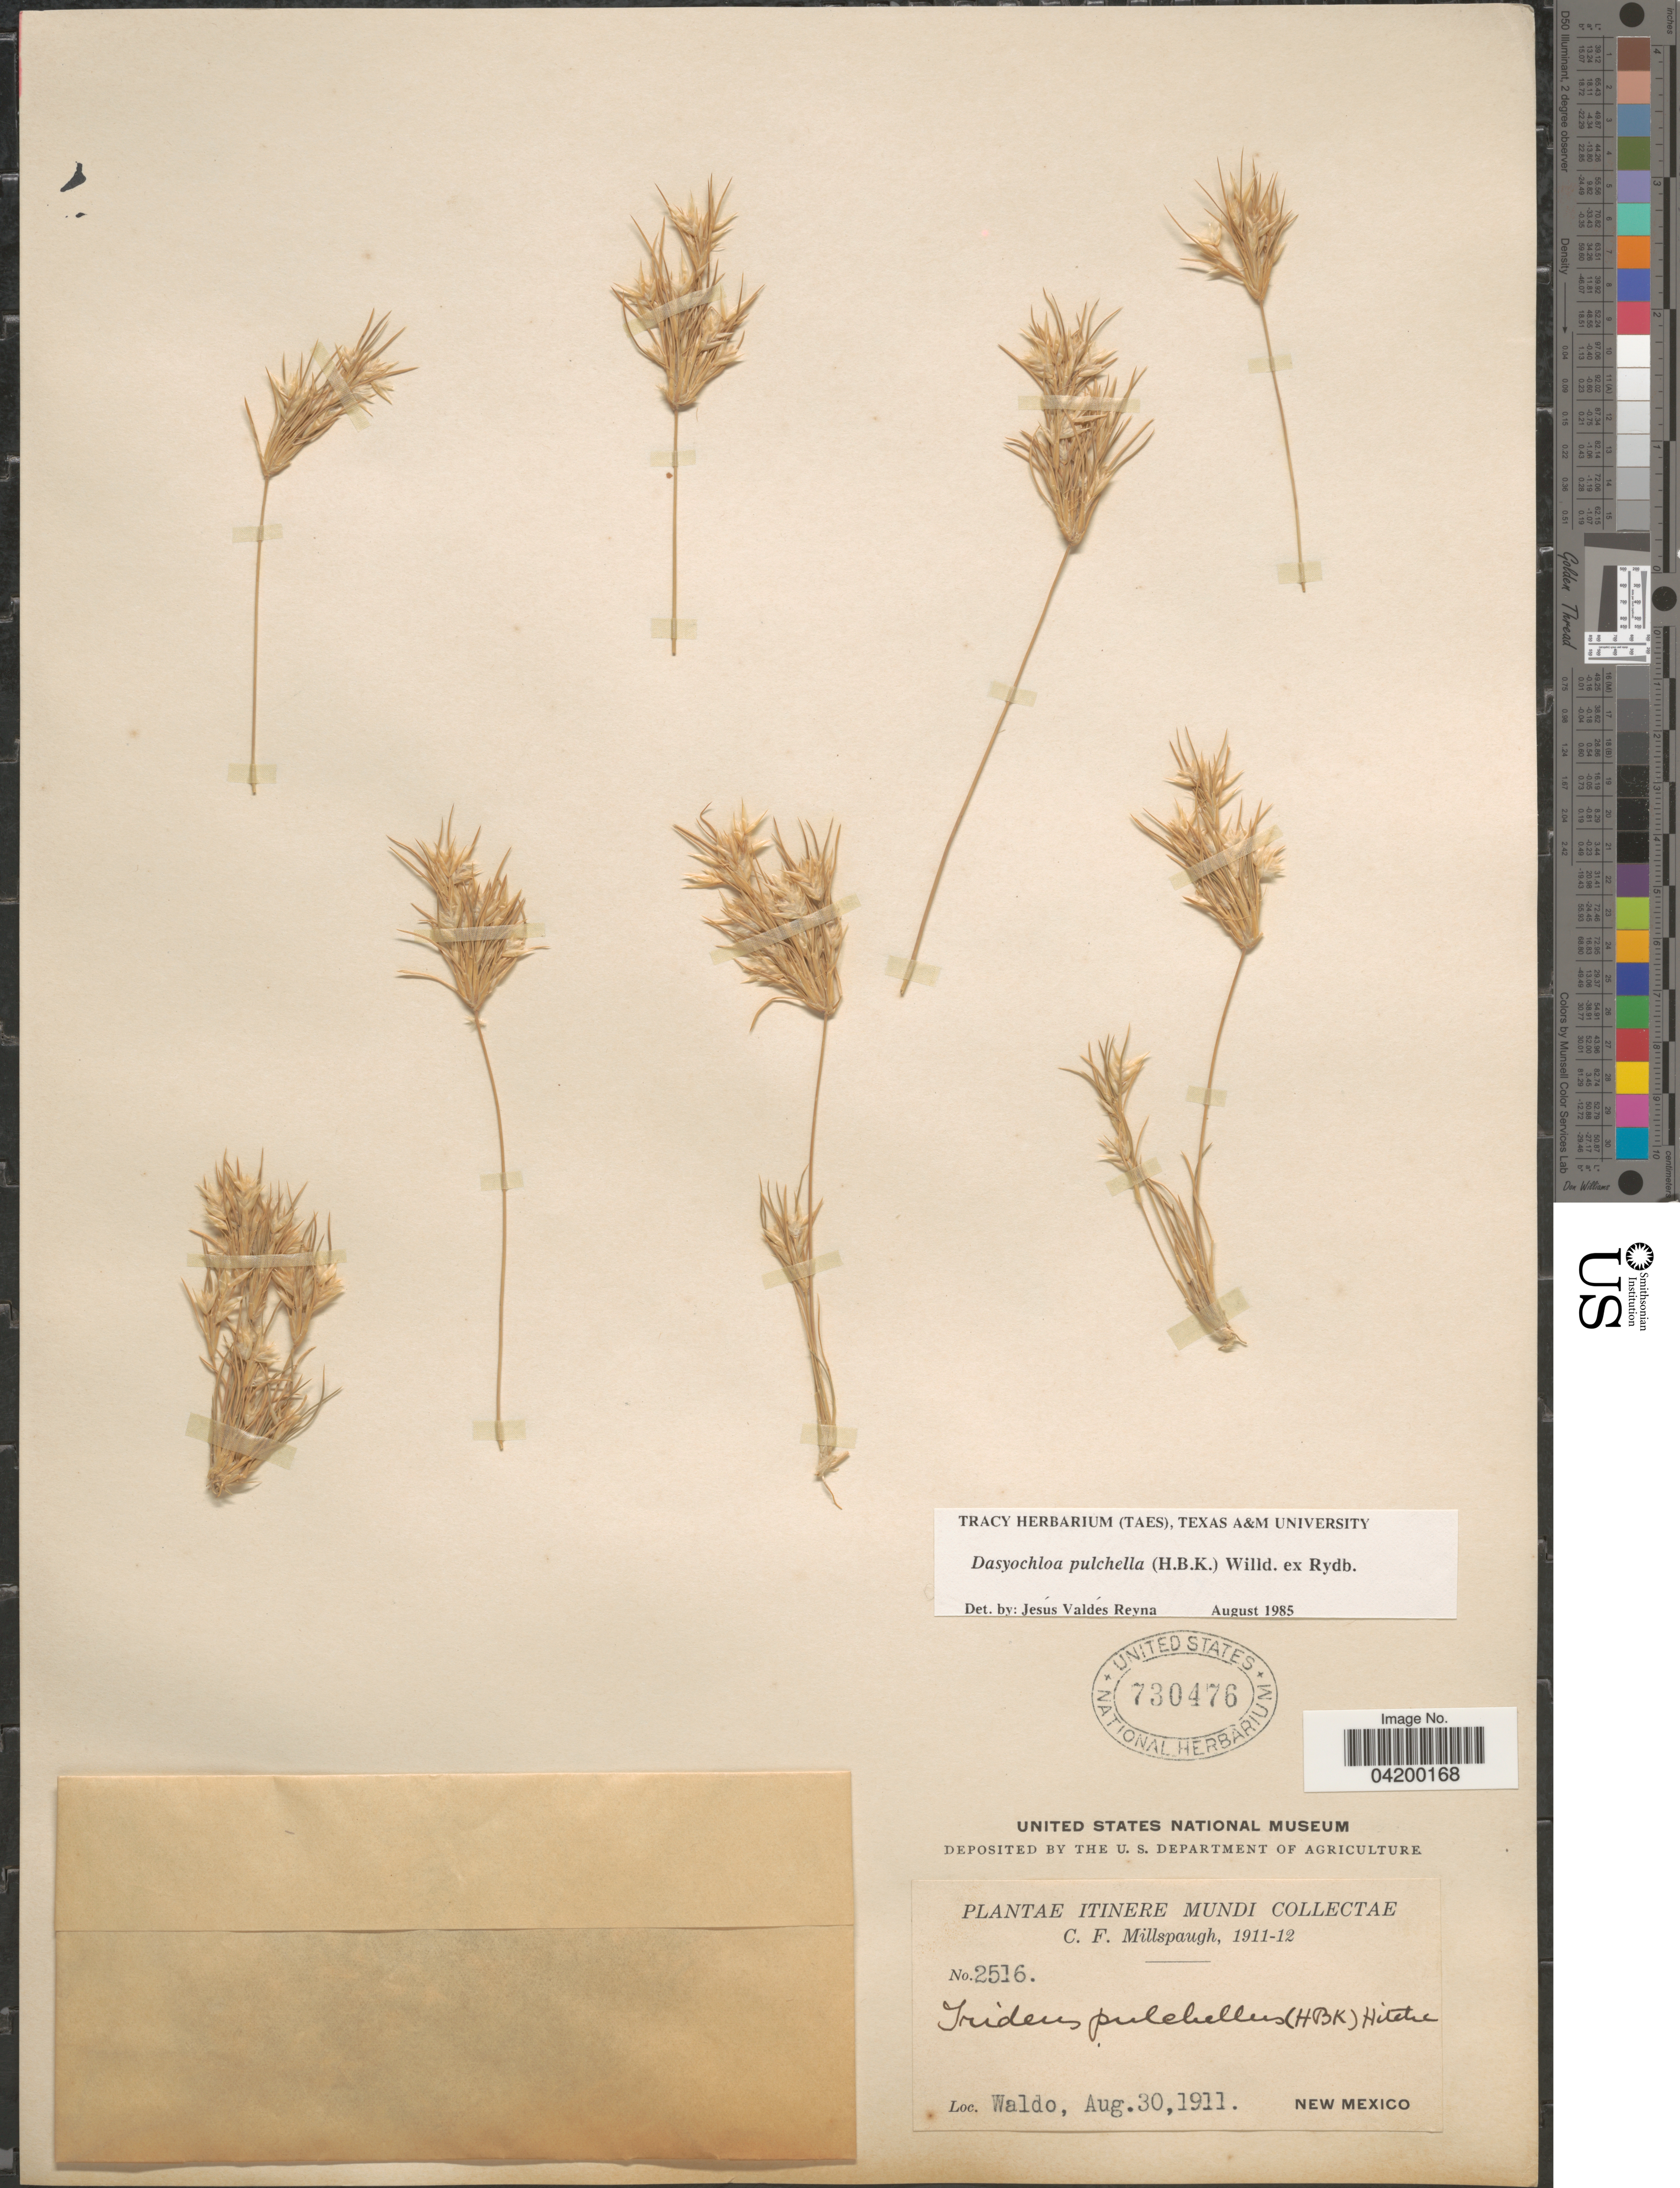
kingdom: Plantae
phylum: Tracheophyta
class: Liliopsida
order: Poales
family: Poaceae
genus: Dasyochloa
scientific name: Dasyochloa pulchella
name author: (Kunth) Willd. ex Rydb.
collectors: C. F. Millspaugh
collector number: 2516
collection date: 1911-08-30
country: United States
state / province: New Mexico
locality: Itinere Mundi. 1911-12. Waldo.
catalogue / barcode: US 730476